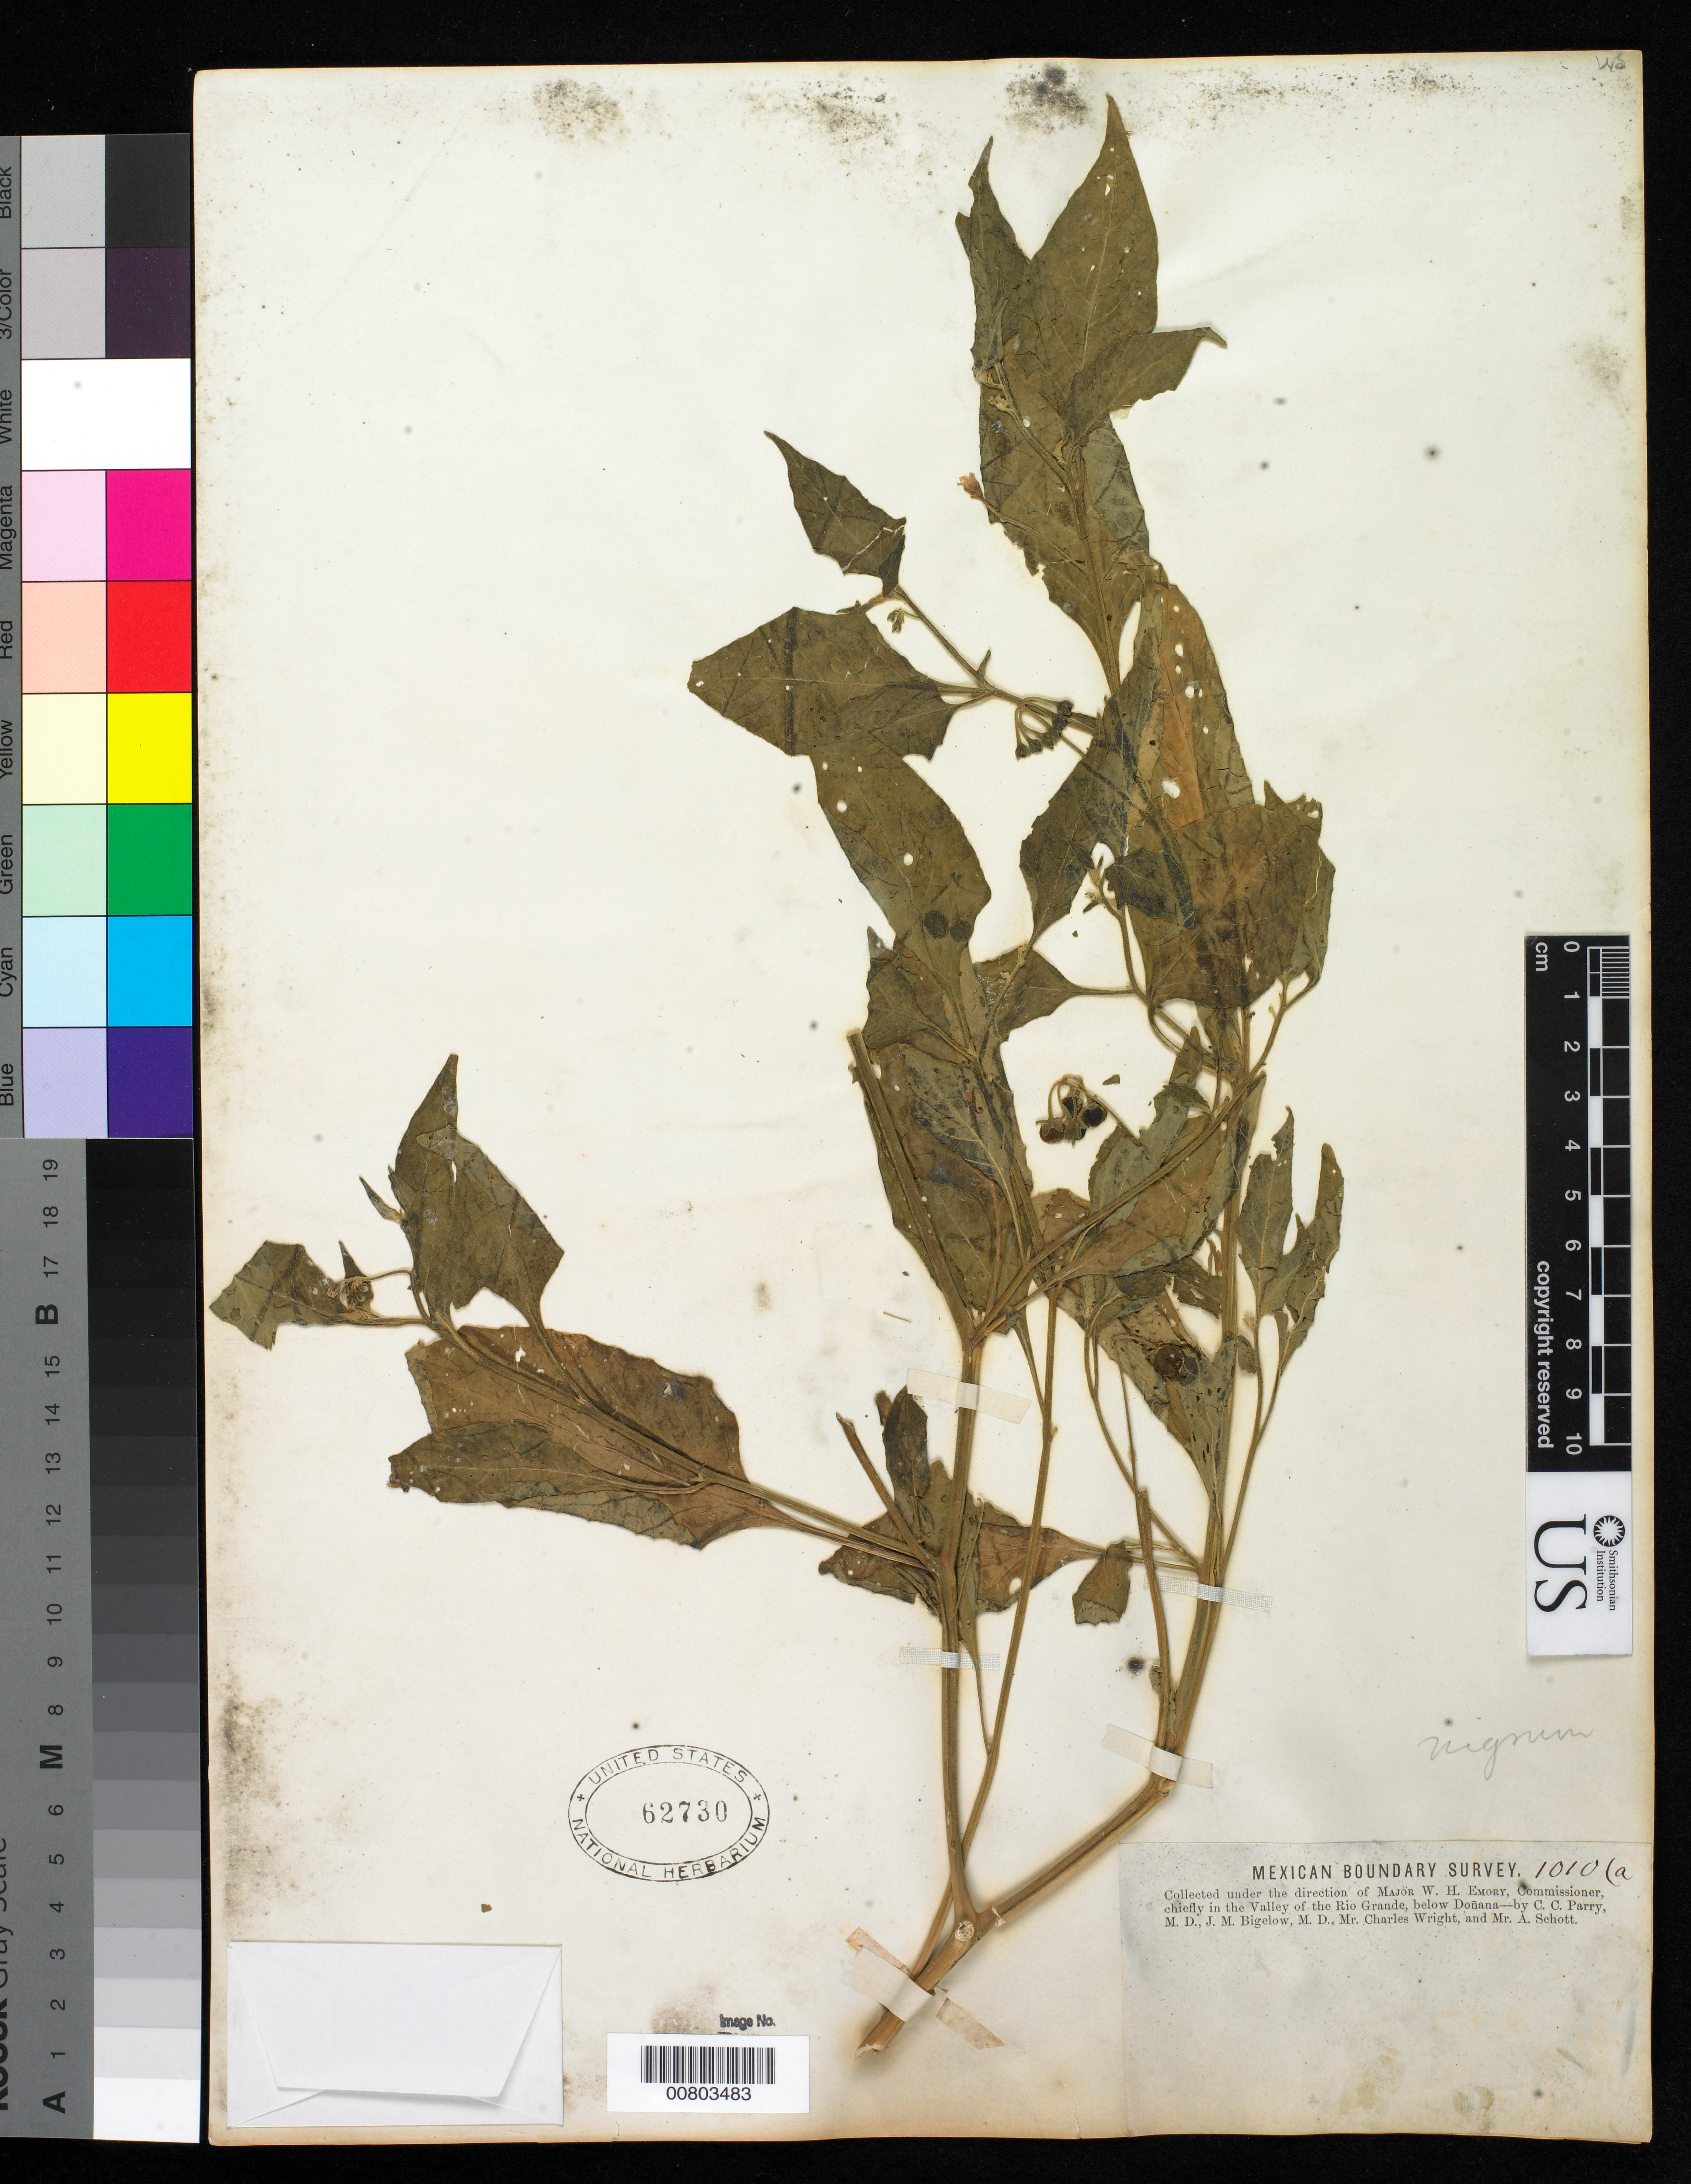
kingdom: Plantae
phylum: Tracheophyta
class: Magnoliopsida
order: Solanales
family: Solanaceae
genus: Solanum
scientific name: Solanum nigrescens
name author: M. Martens & Galeotti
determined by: Knapp, S. D.; Särkinen, T.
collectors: C. C. Parry, J. M. Bigelow, C. Wright & A. C. V. Schott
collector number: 1010 (a)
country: United States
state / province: New Mexico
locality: Valley of the Rio Grande, below Doñana, New Mexico.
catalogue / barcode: US 62730